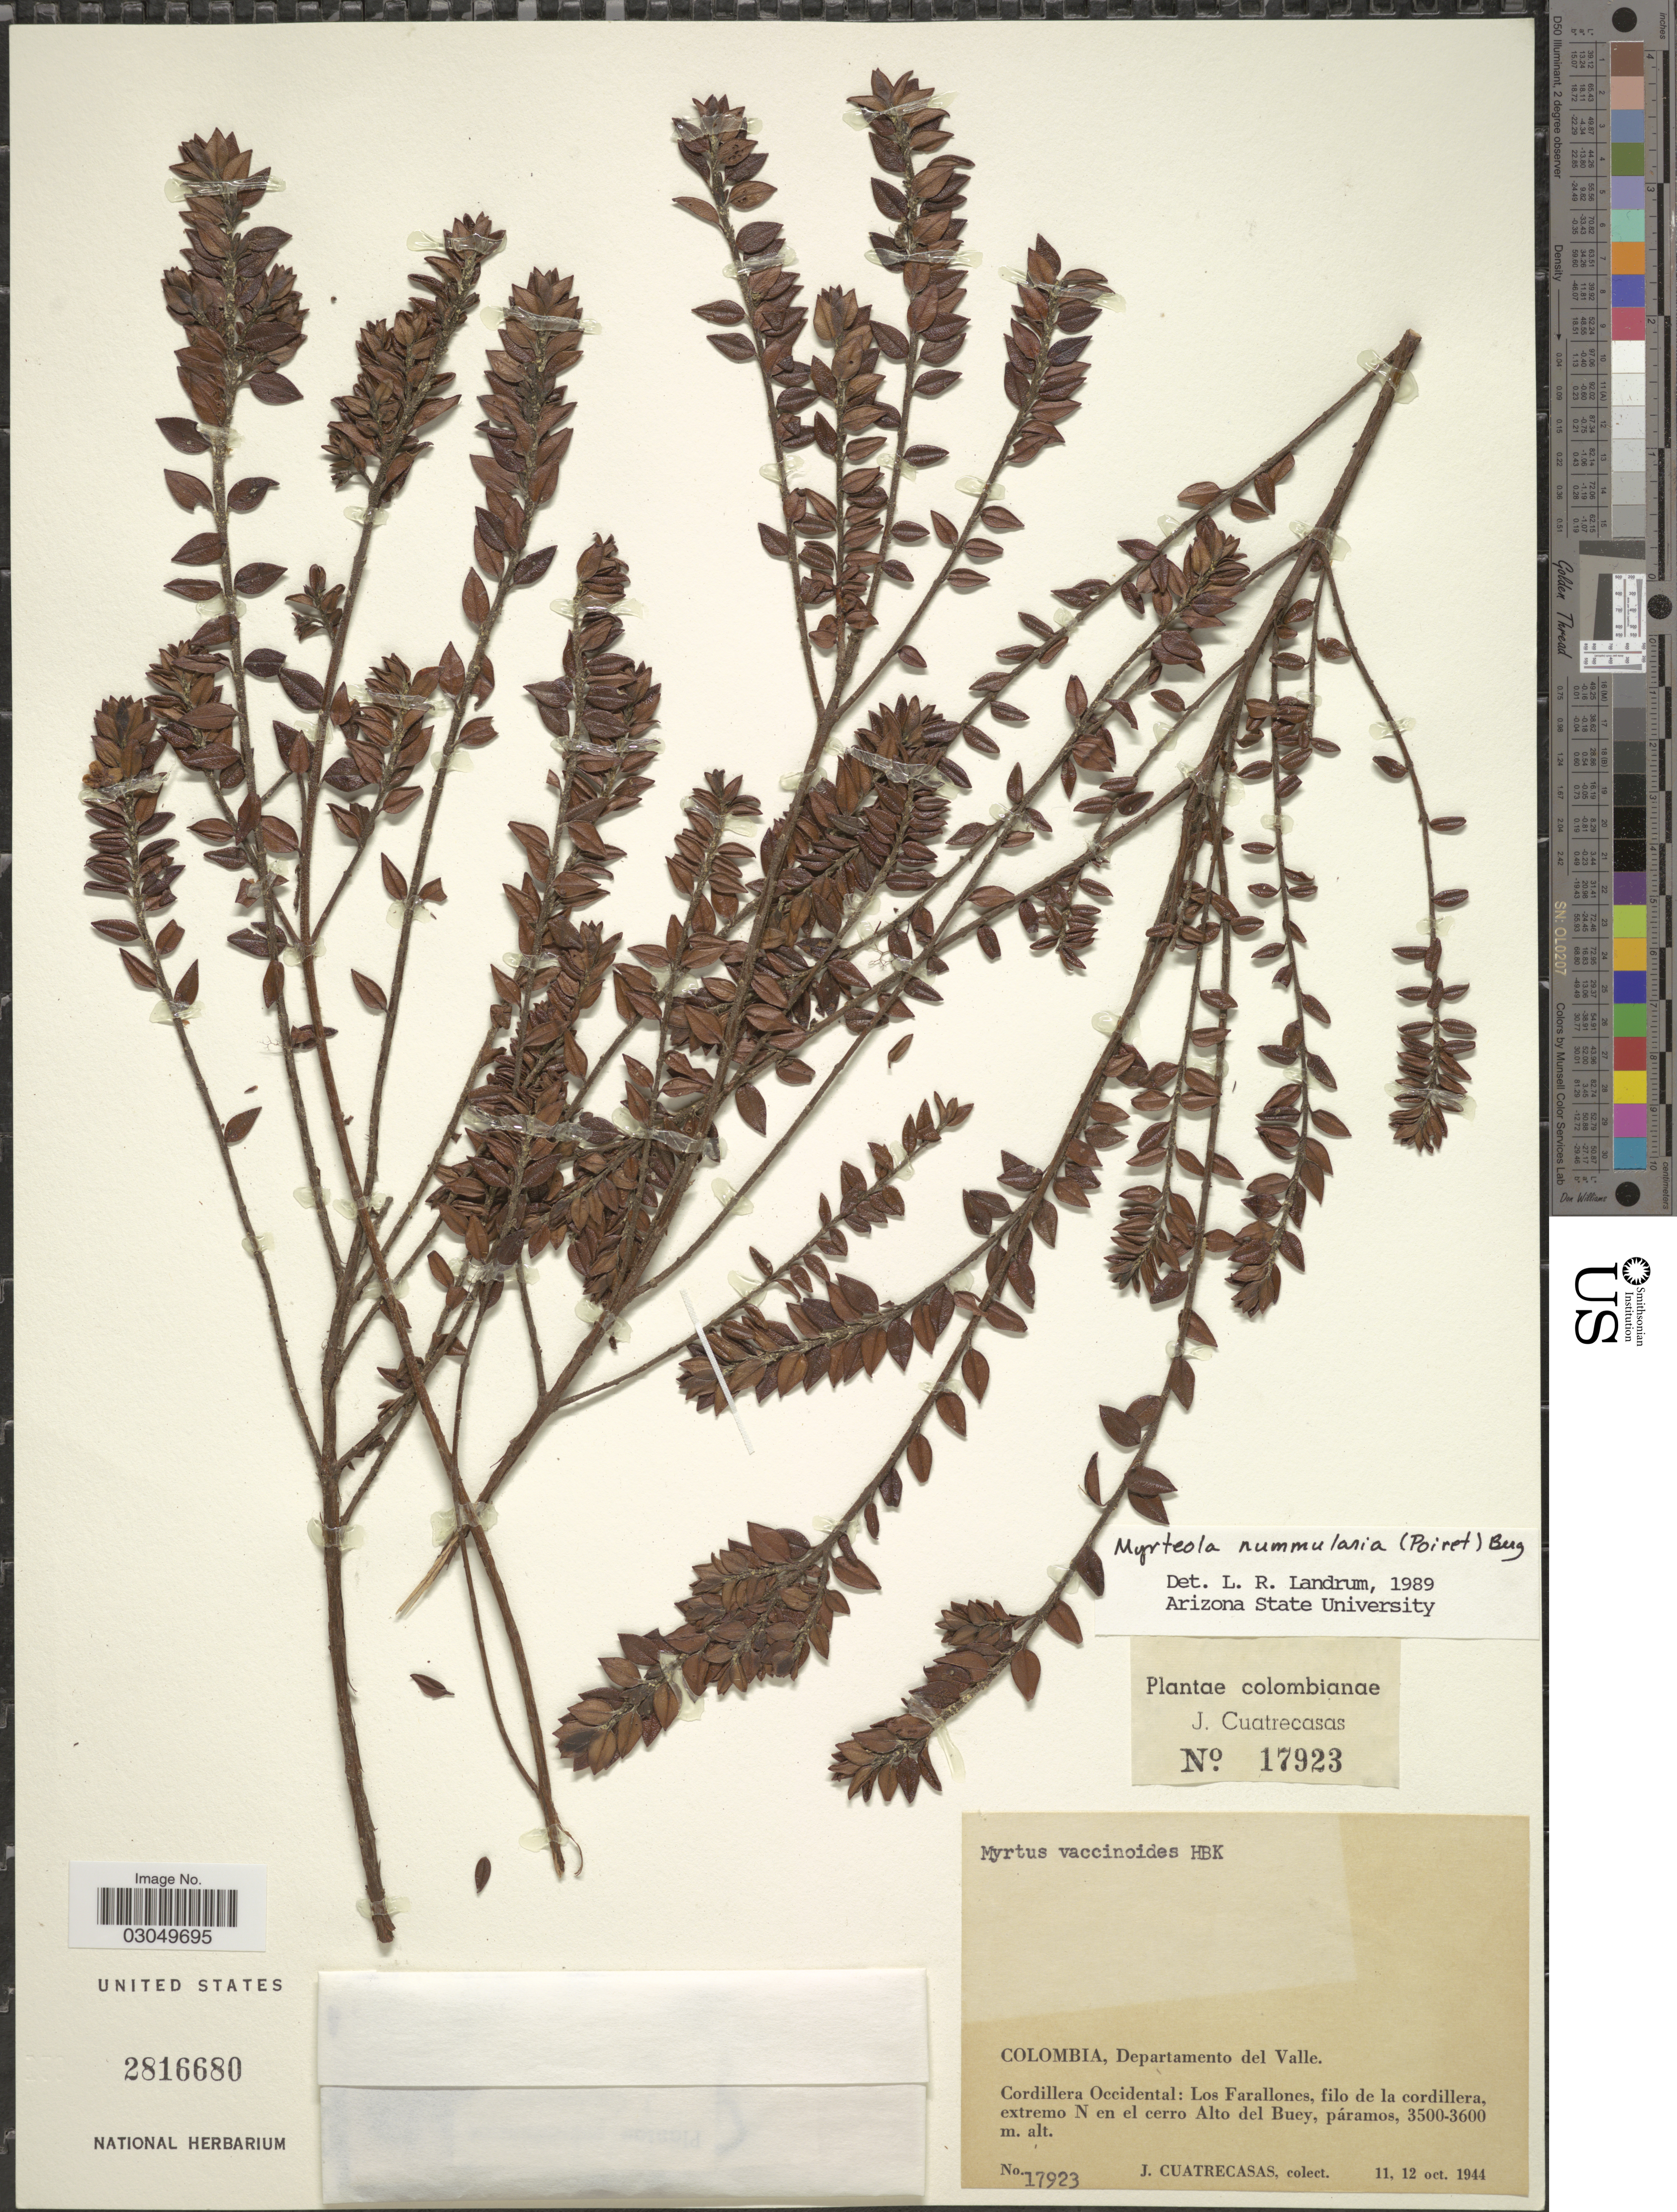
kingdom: Plantae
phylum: Tracheophyta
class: Magnoliopsida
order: Myrtales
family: Myrtaceae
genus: Myrteola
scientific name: Myrteola nummularia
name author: (Lam.) O. Berg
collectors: J. Cuatrecasas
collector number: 17923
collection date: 1944-10-11/1944-10-12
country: Colombia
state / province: Valle del Cauca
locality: Departamento del Valle. Cordillera Occidental: Los Farallones, filo de la cordillera, extremo N en el cerro Alto del Buey.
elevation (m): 3500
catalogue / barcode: US 2816680